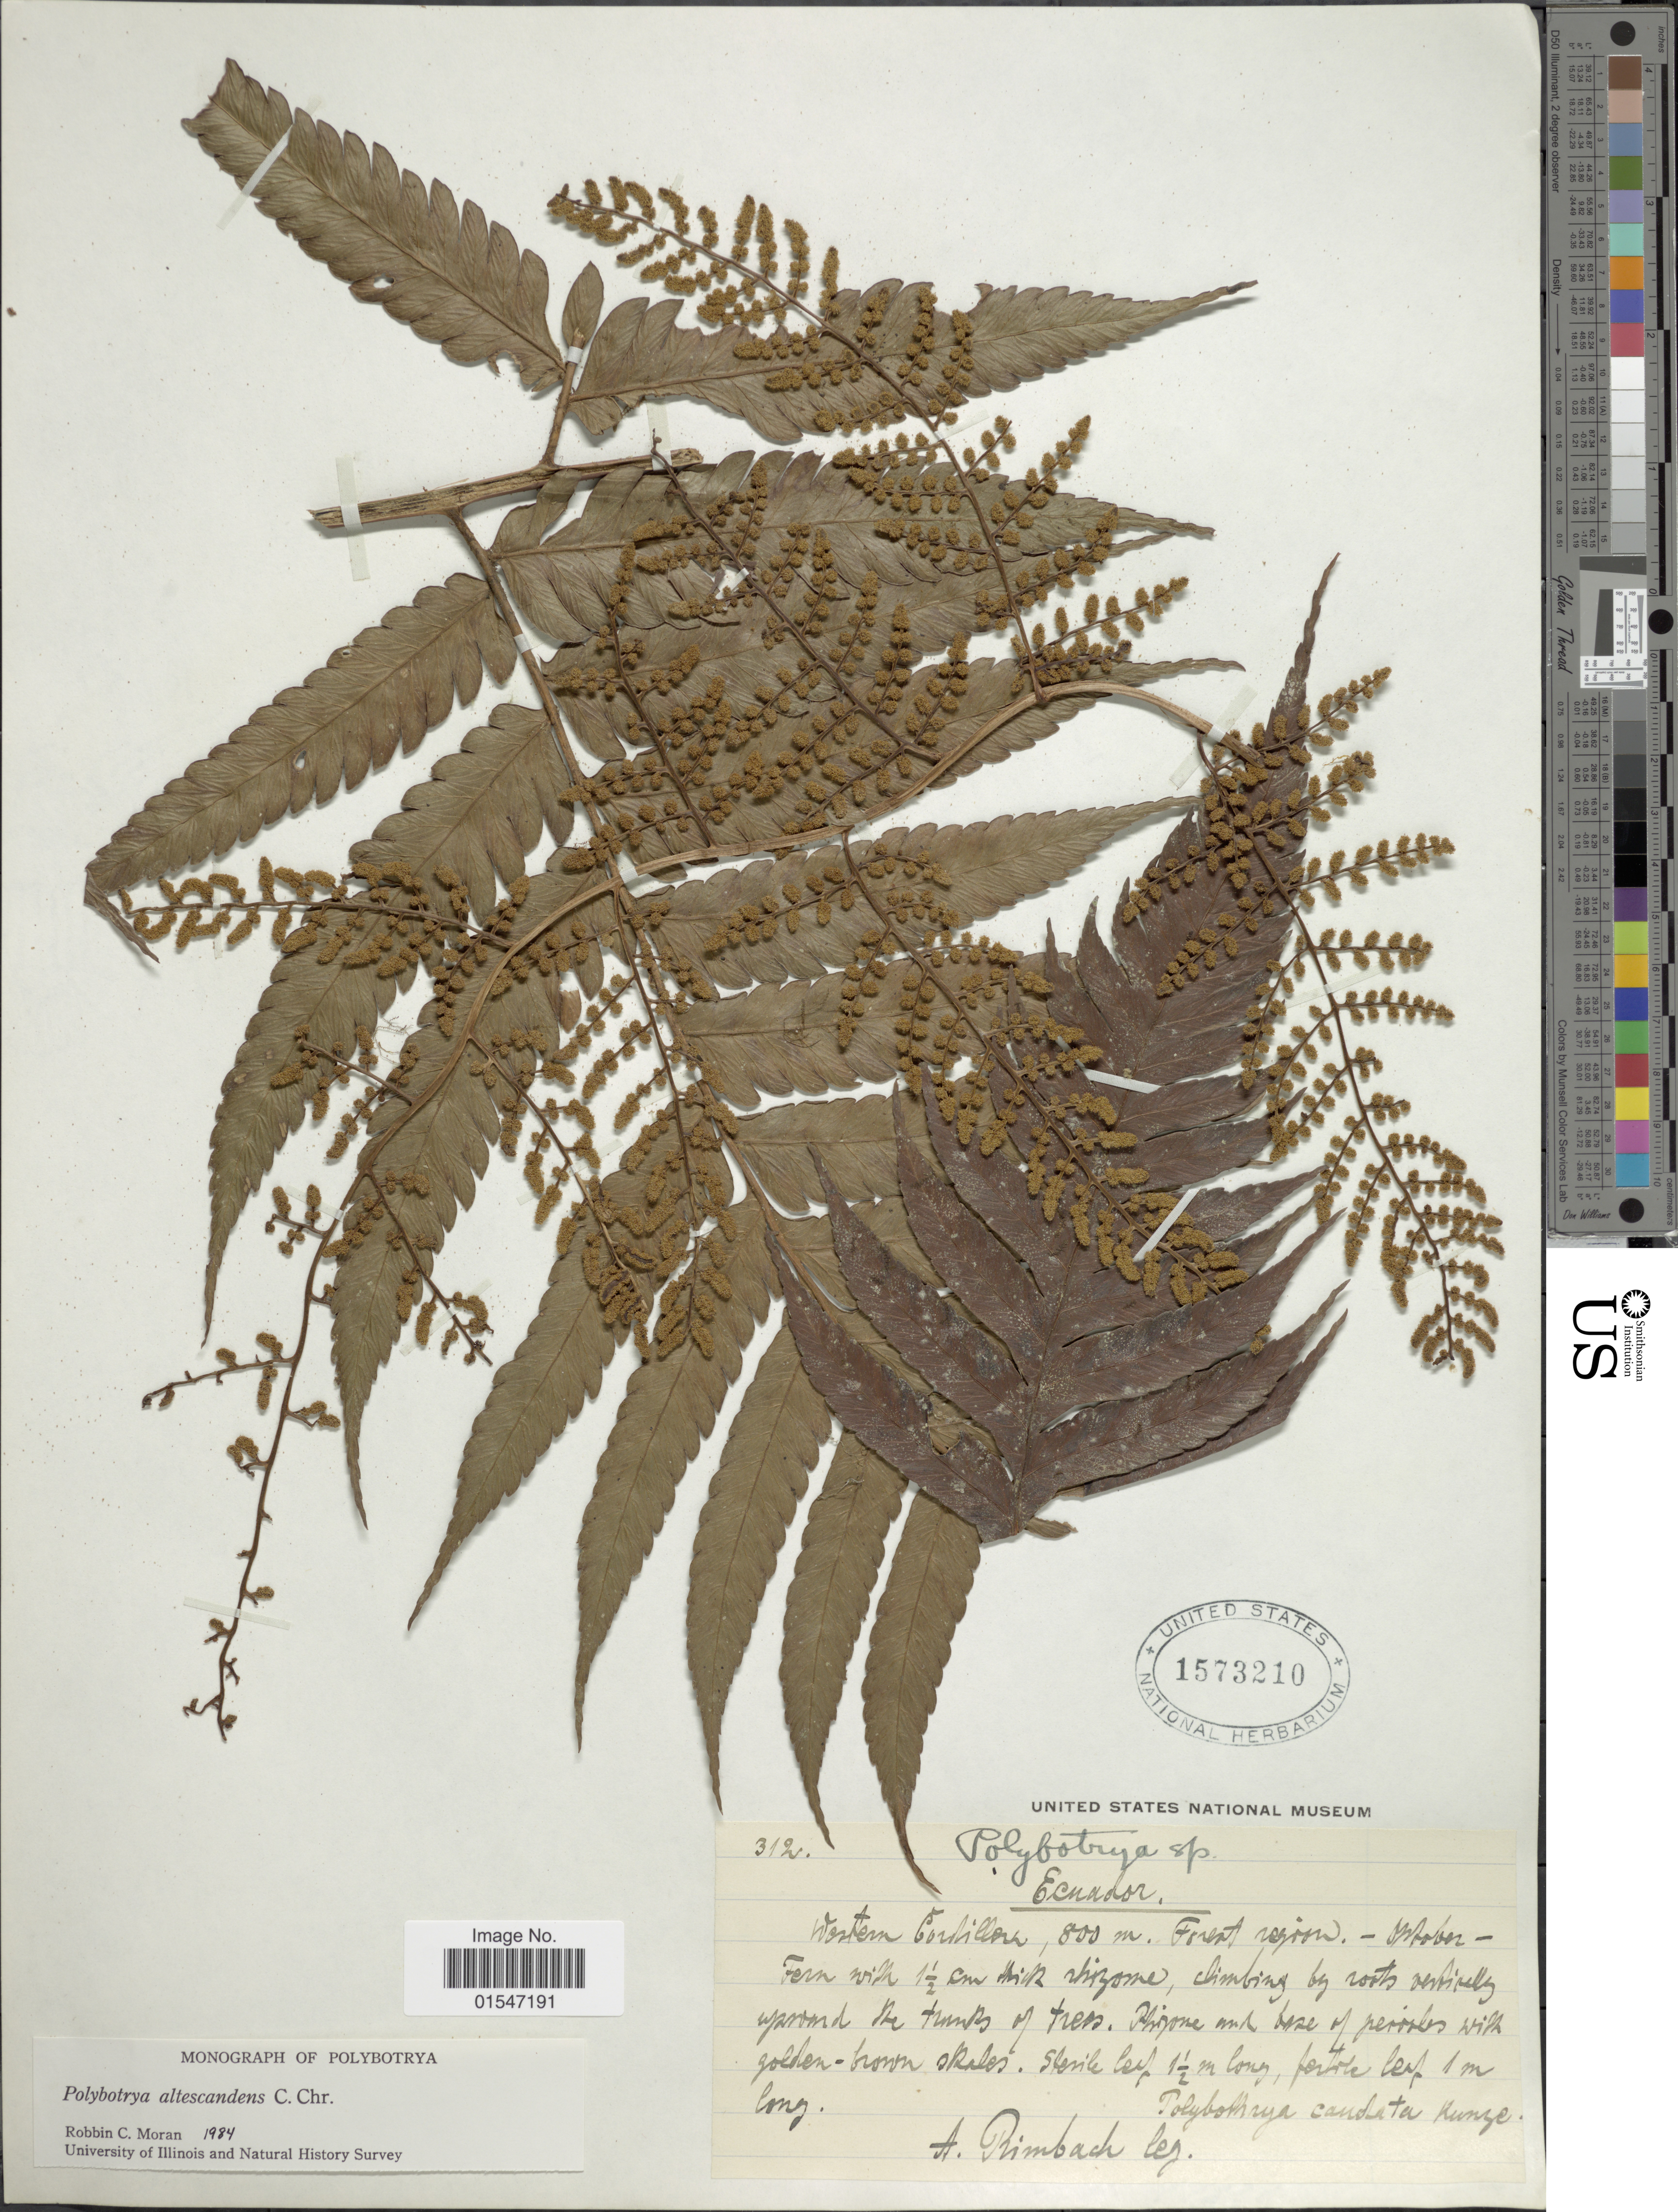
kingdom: Plantae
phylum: Tracheophyta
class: Polypodiopsida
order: Polypodiales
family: Dryopteridaceae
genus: Polybotrya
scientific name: Polybotrya altescandens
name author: C. Chr.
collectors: A. Rimbach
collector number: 312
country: Ecuador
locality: Western Cordillera, forest region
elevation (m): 800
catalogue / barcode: US 1573210